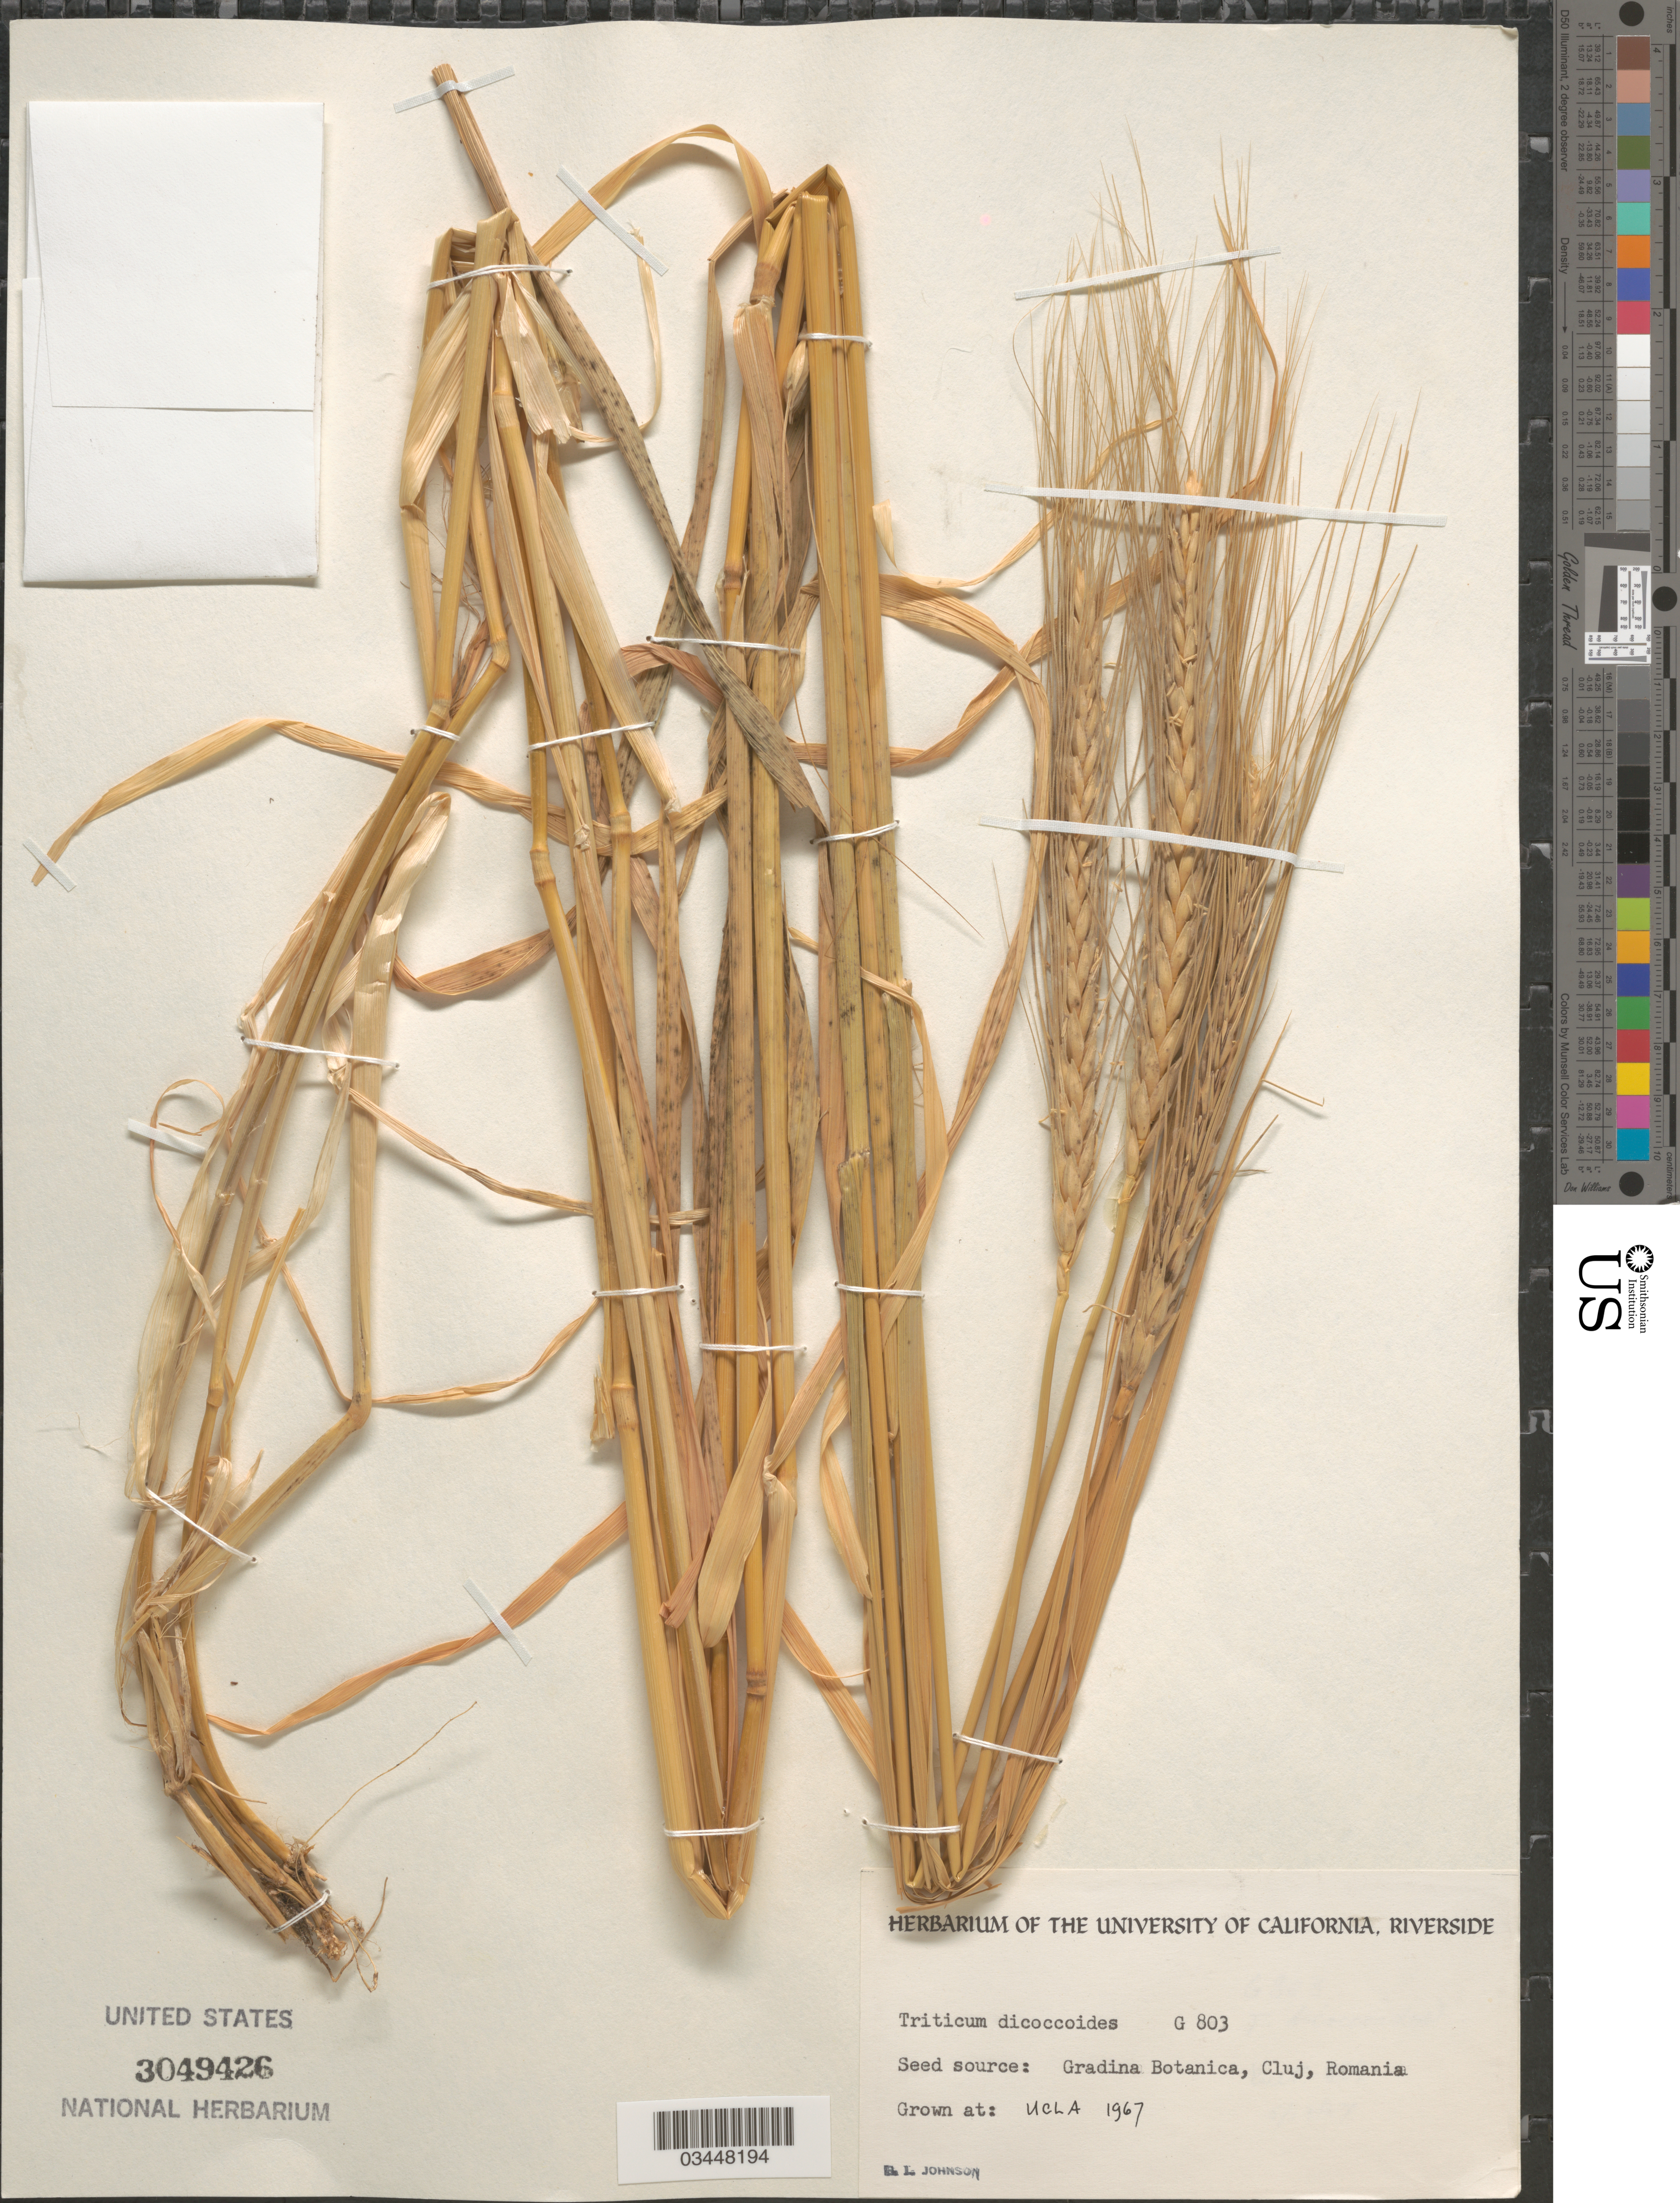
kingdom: Plantae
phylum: Tracheophyta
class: Liliopsida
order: Poales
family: Poaceae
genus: Triticum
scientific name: Triticum dicoccoides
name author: (Körn.) Körn. ex Schweinf.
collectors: B. Johnson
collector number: G803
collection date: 1967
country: United States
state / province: California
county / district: Los Angeles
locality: UCLA.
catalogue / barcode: US 3049426